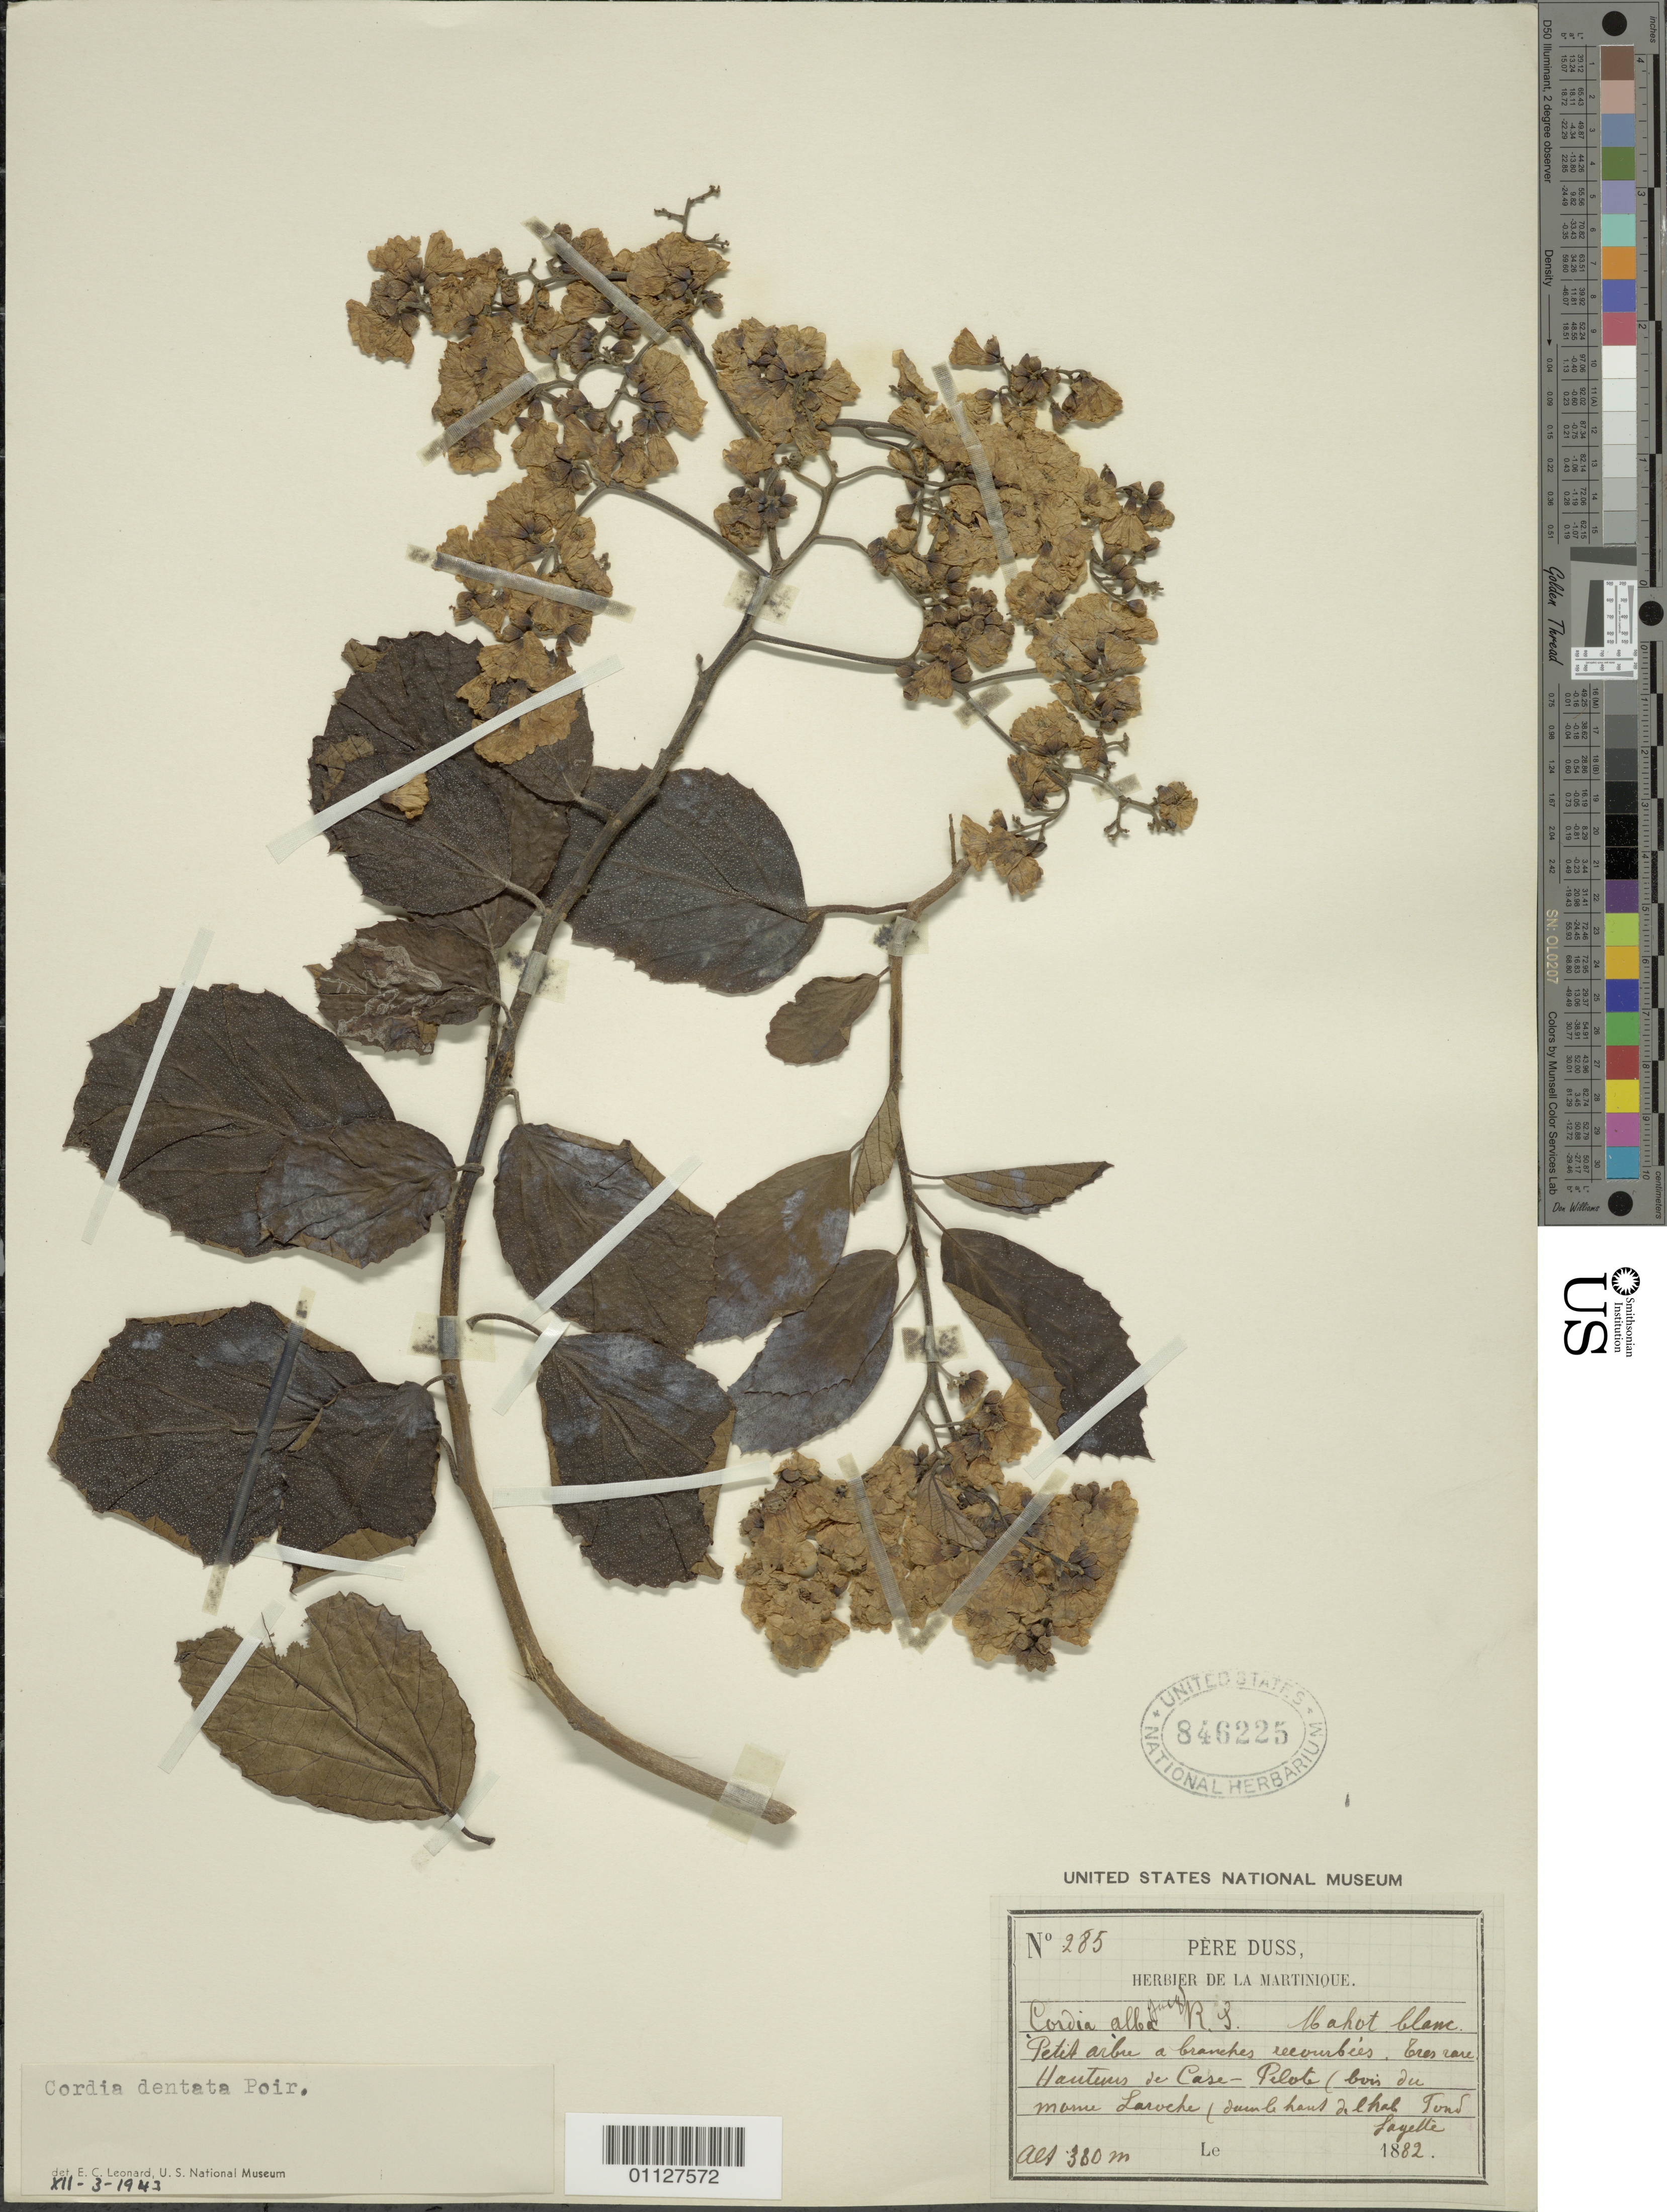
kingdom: Plantae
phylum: Tracheophyta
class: Magnoliopsida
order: Boraginales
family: Cordiaceae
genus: Cordia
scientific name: Cordia dentata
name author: Poir.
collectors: Père Duss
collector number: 285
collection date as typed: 1882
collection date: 1882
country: Martinique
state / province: Saint-Pierre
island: Martinique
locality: Hauteurs de Case-Pelote (bois du morne Laroche, dans le haud de l'hab Fond Layette.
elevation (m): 380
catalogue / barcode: US 846225